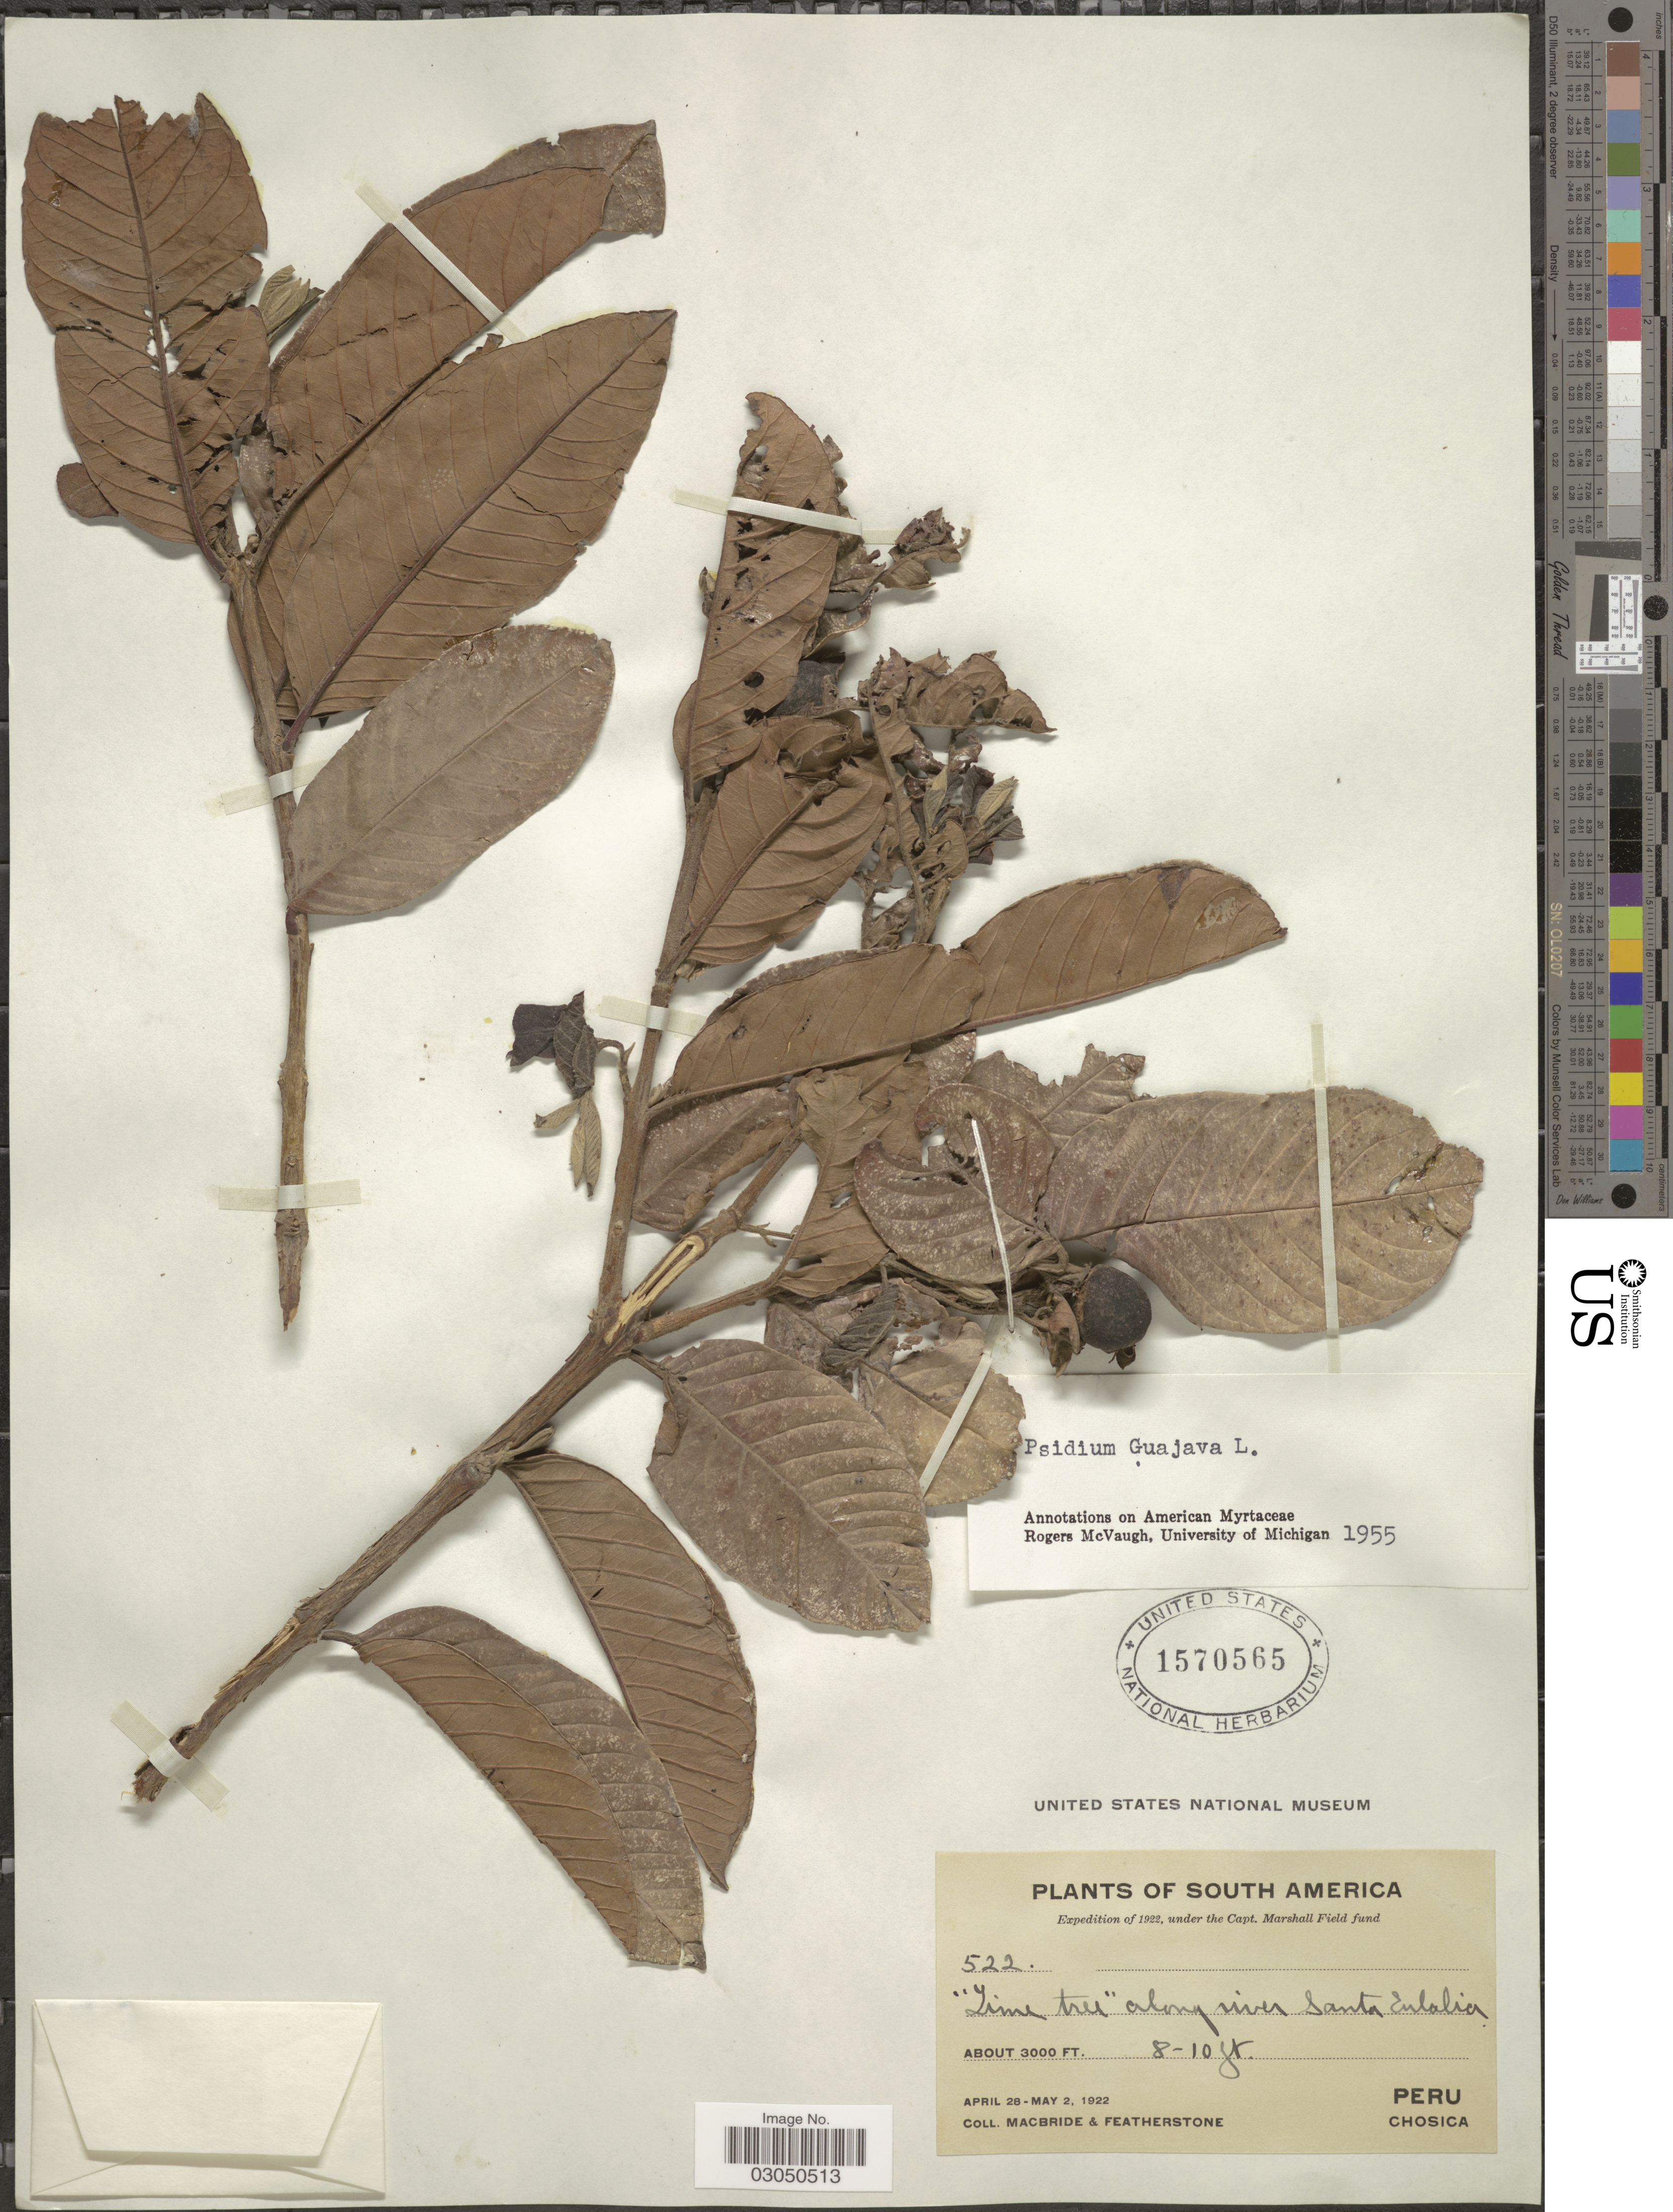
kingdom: Plantae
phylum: Tracheophyta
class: Magnoliopsida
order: Myrtales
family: Myrtaceae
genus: Psidium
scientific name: Psidium guajava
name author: L.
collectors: Macbride, -- & -. Featherstone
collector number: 522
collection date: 1922-04-28/1922-05-02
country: Peru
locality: Chosica.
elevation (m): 914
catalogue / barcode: US 1570565